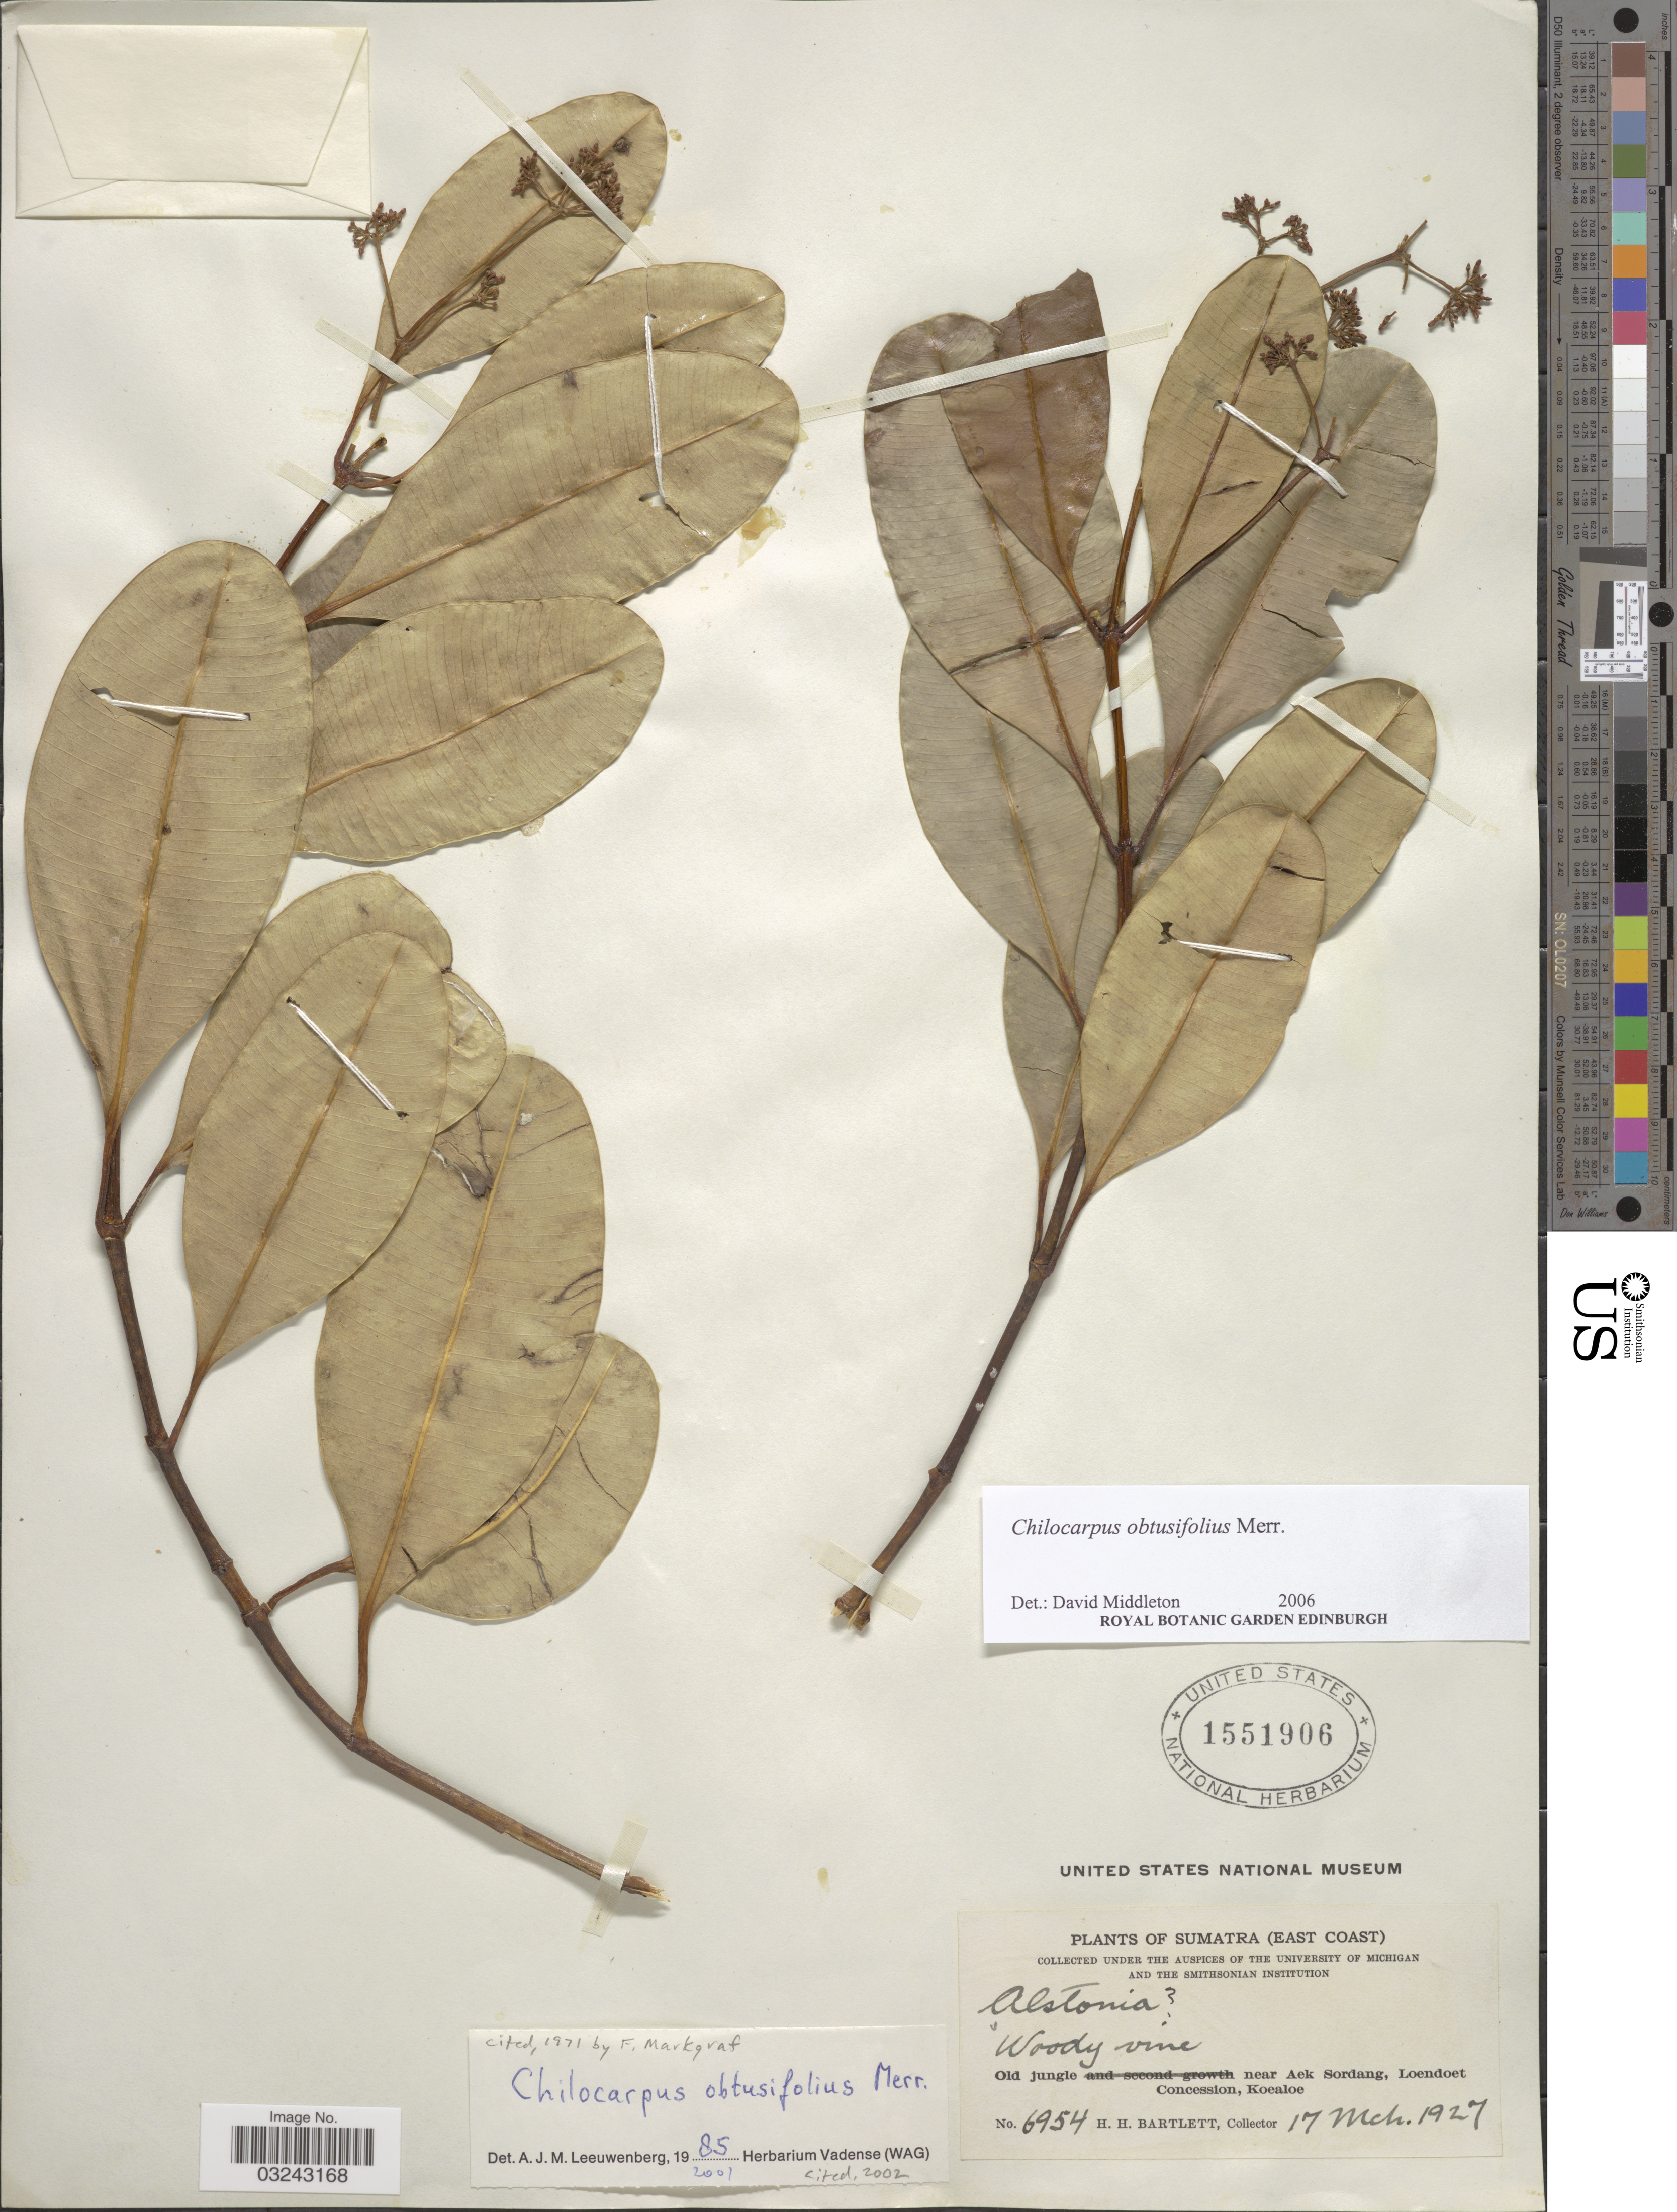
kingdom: Plantae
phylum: Tracheophyta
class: Magnoliopsida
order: Gentianales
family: Apocynaceae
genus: Chilocarpus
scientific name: Chilocarpus obtusifolius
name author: Merr.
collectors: H. H. Bartlett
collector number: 6954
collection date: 1927-03-17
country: Indonesia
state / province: Sumatra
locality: (East Coast), Old jungle near Aek Sordang, Loendoet Concession, Koealoe.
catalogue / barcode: US 1551906